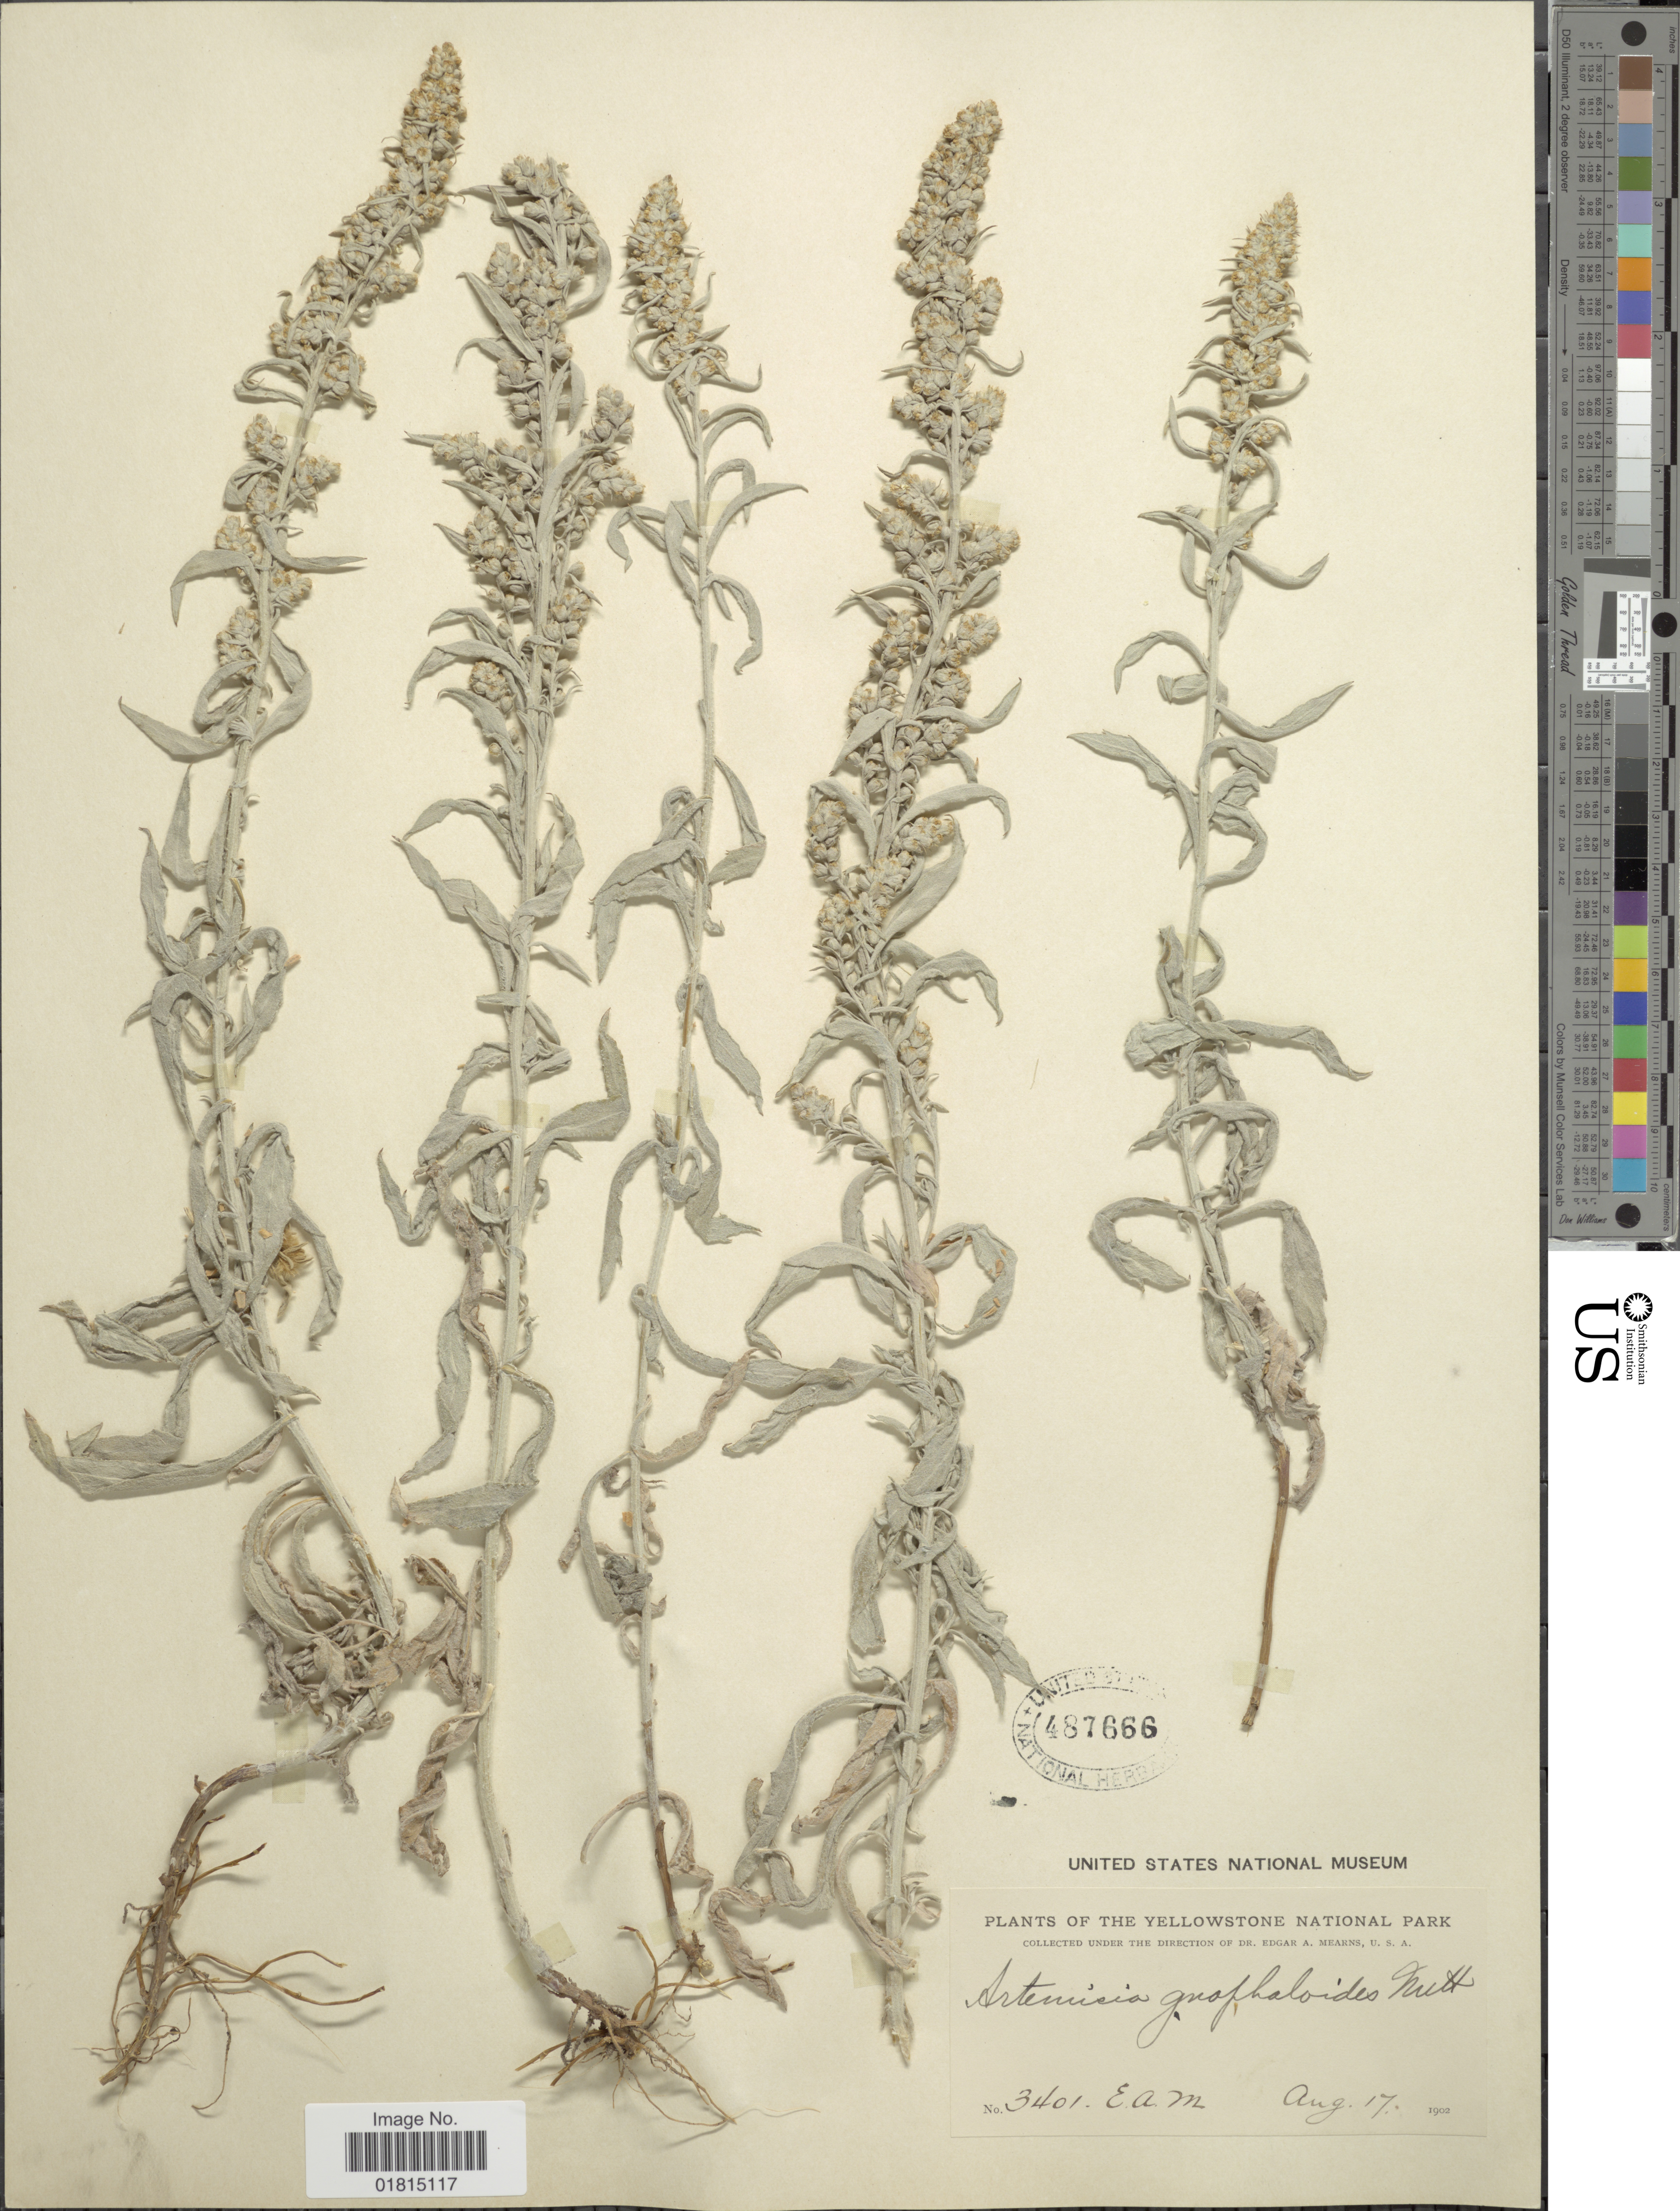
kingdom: Plantae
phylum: Tracheophyta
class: Magnoliopsida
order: Asterales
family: Asteraceae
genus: Artemisia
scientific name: Artemisia diversifolia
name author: Rydb.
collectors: E. A. Mearns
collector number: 3401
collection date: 1902-08-17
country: United States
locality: Yellowstone National Park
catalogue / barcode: US 487666